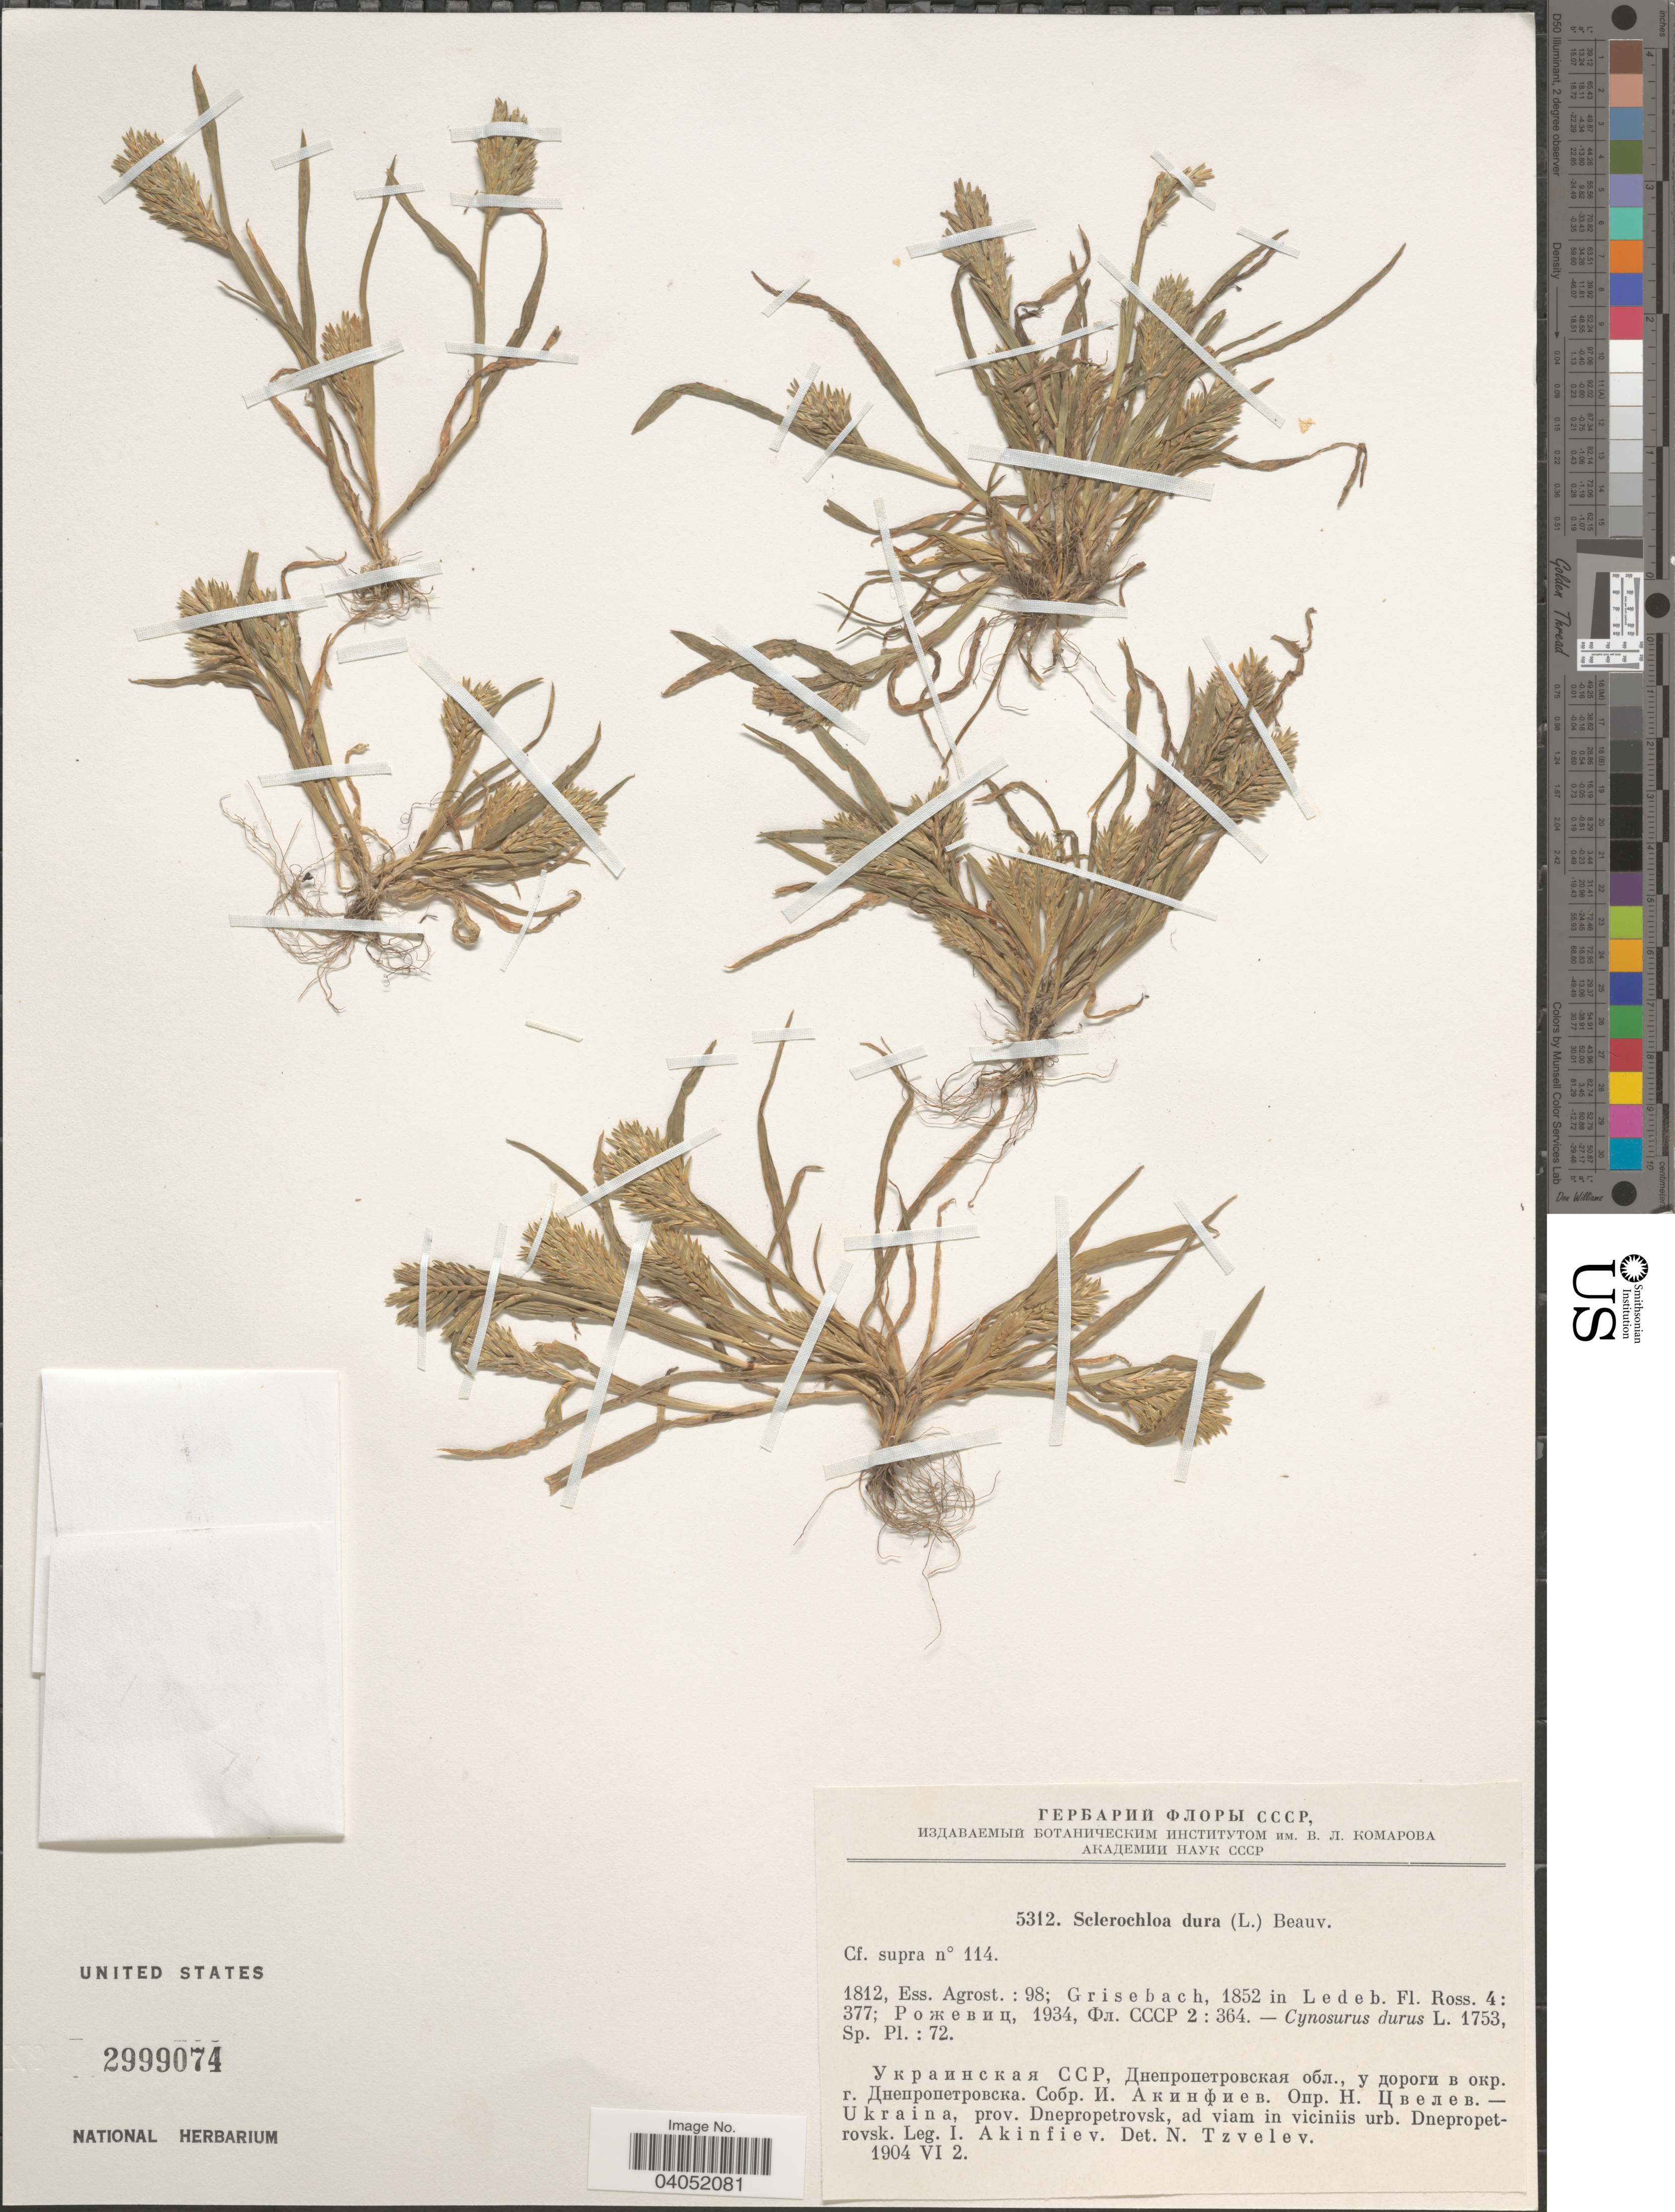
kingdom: Plantae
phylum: Tracheophyta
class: Liliopsida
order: Poales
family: Poaceae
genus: Sclerochloa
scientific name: Sclerochloa dura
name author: (L.) P. Beauv.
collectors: I. Akinfiev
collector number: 5312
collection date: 1904-06-02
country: Ukraine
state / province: Dnipropetrovs'k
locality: Prov. Dnepropetrovsk, ad viam in viciniis urb. Dnepropetrovsk.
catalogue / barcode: US 2999074